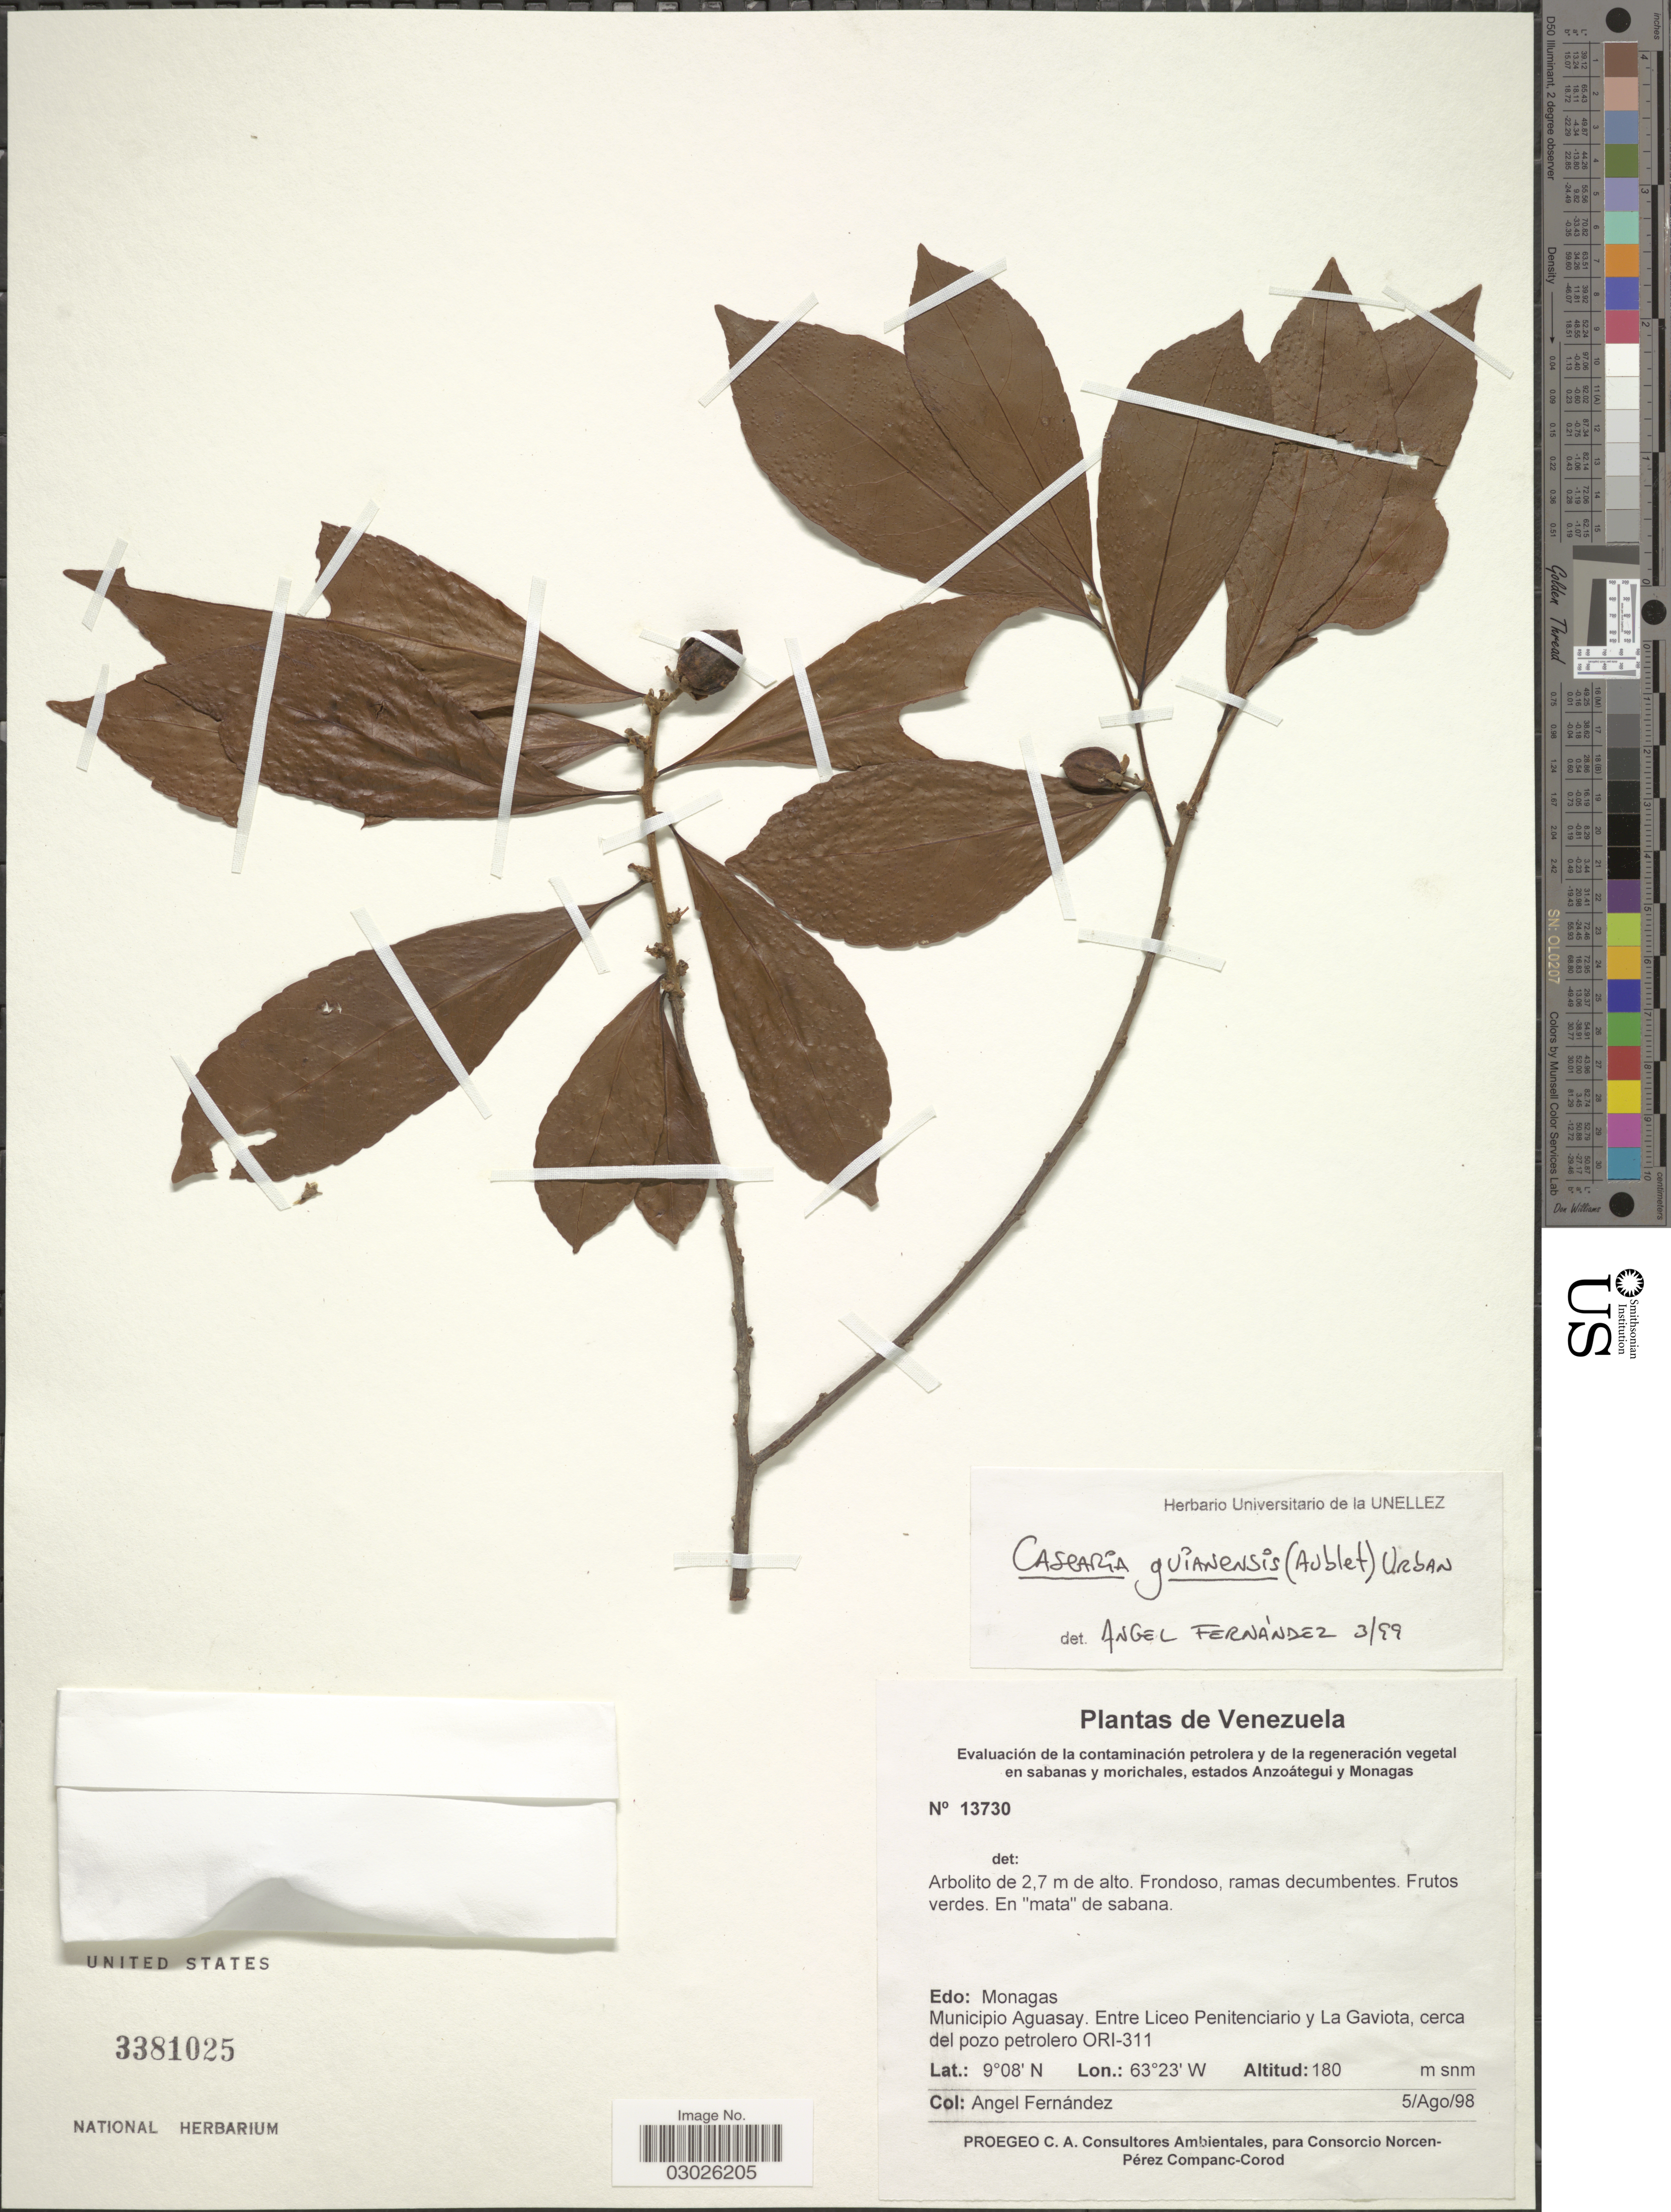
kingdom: Plantae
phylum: Tracheophyta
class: Magnoliopsida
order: Malpighiales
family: Salicaceae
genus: Casearia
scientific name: Casearia guianensis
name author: (Aubl.) Urb.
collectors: Á. Fernández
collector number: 13730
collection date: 1998-08-05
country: Venezuela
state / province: Monagas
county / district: Aguasay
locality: Municipio Aguasay, Entre Liceo Penitenciario y La Gaviota, cerca del pozo petrolero ORI-311.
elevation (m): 180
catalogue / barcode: US 3381025